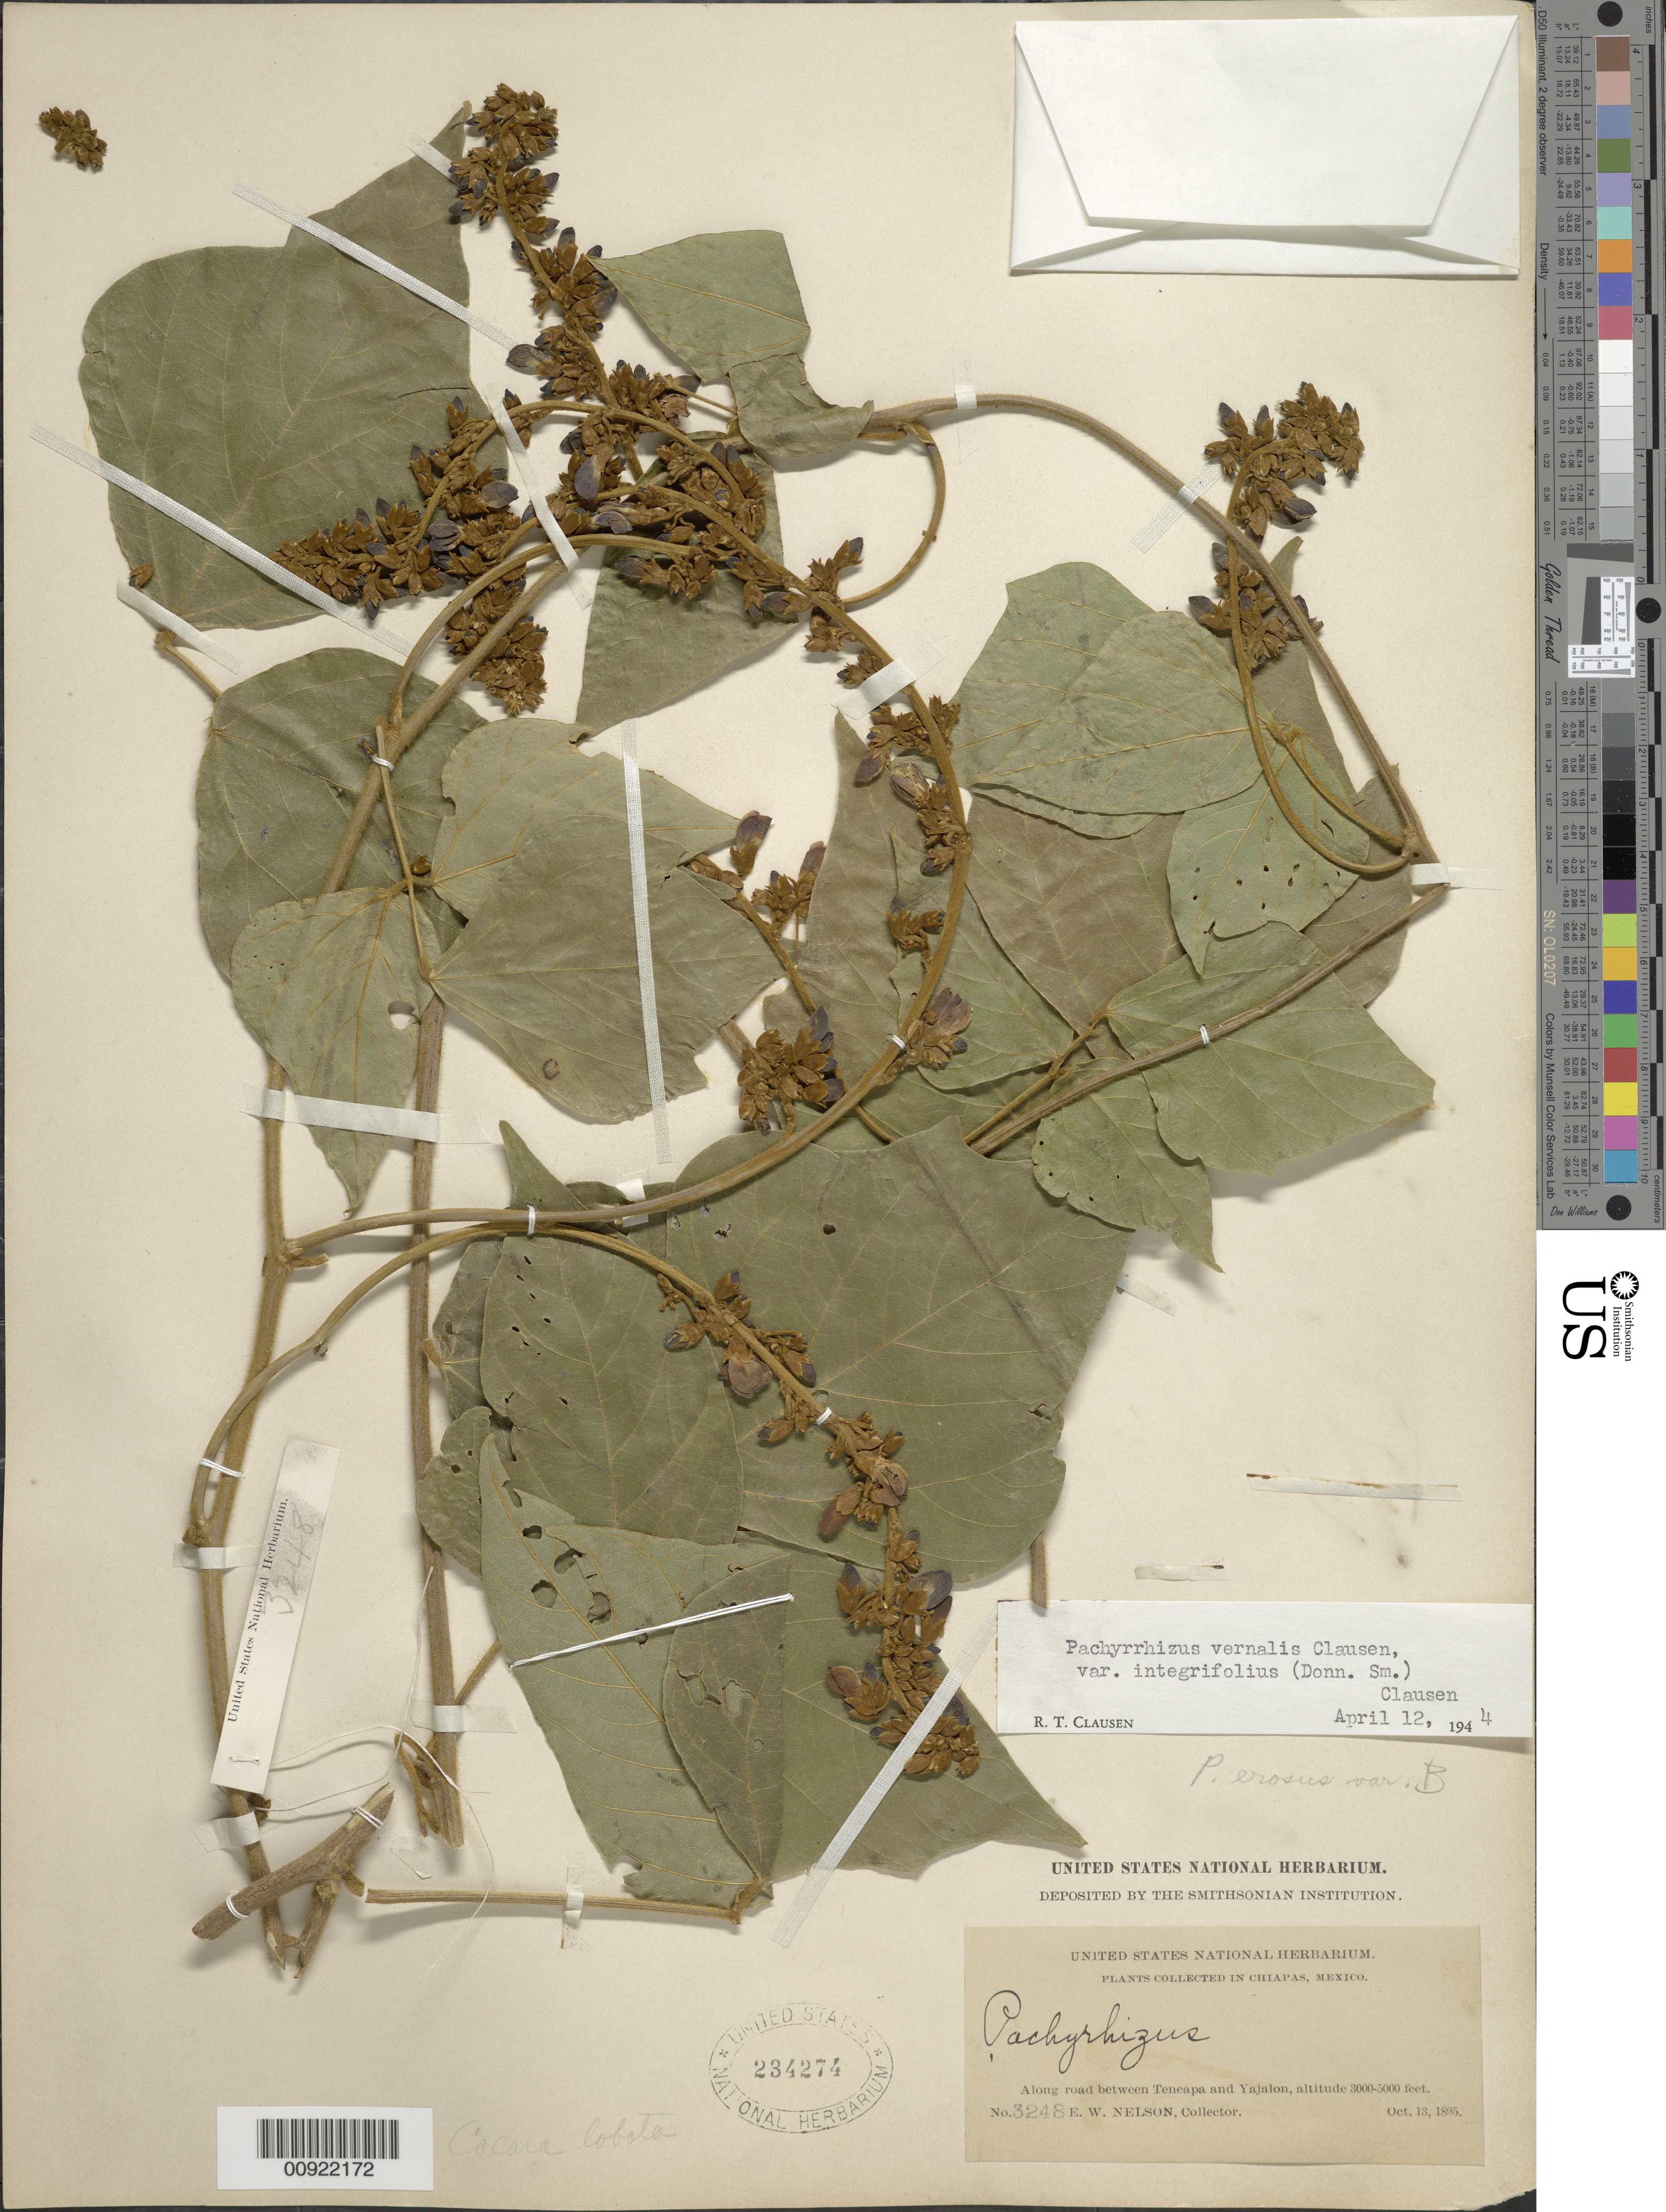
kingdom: Plantae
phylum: Tracheophyta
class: Magnoliopsida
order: Fabales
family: Fabaceae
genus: Pachyrhizus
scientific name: Pachyrhizus vernalis var. integrifolius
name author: (Donn. Sm.) R.T. Clausen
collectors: E. W. Nelson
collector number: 3248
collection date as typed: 13 Oct 1895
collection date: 1895-10-13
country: Mexico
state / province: Chiapas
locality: Along road between Teneapa and Yajalon.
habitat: Along road.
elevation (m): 914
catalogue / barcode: US 234274